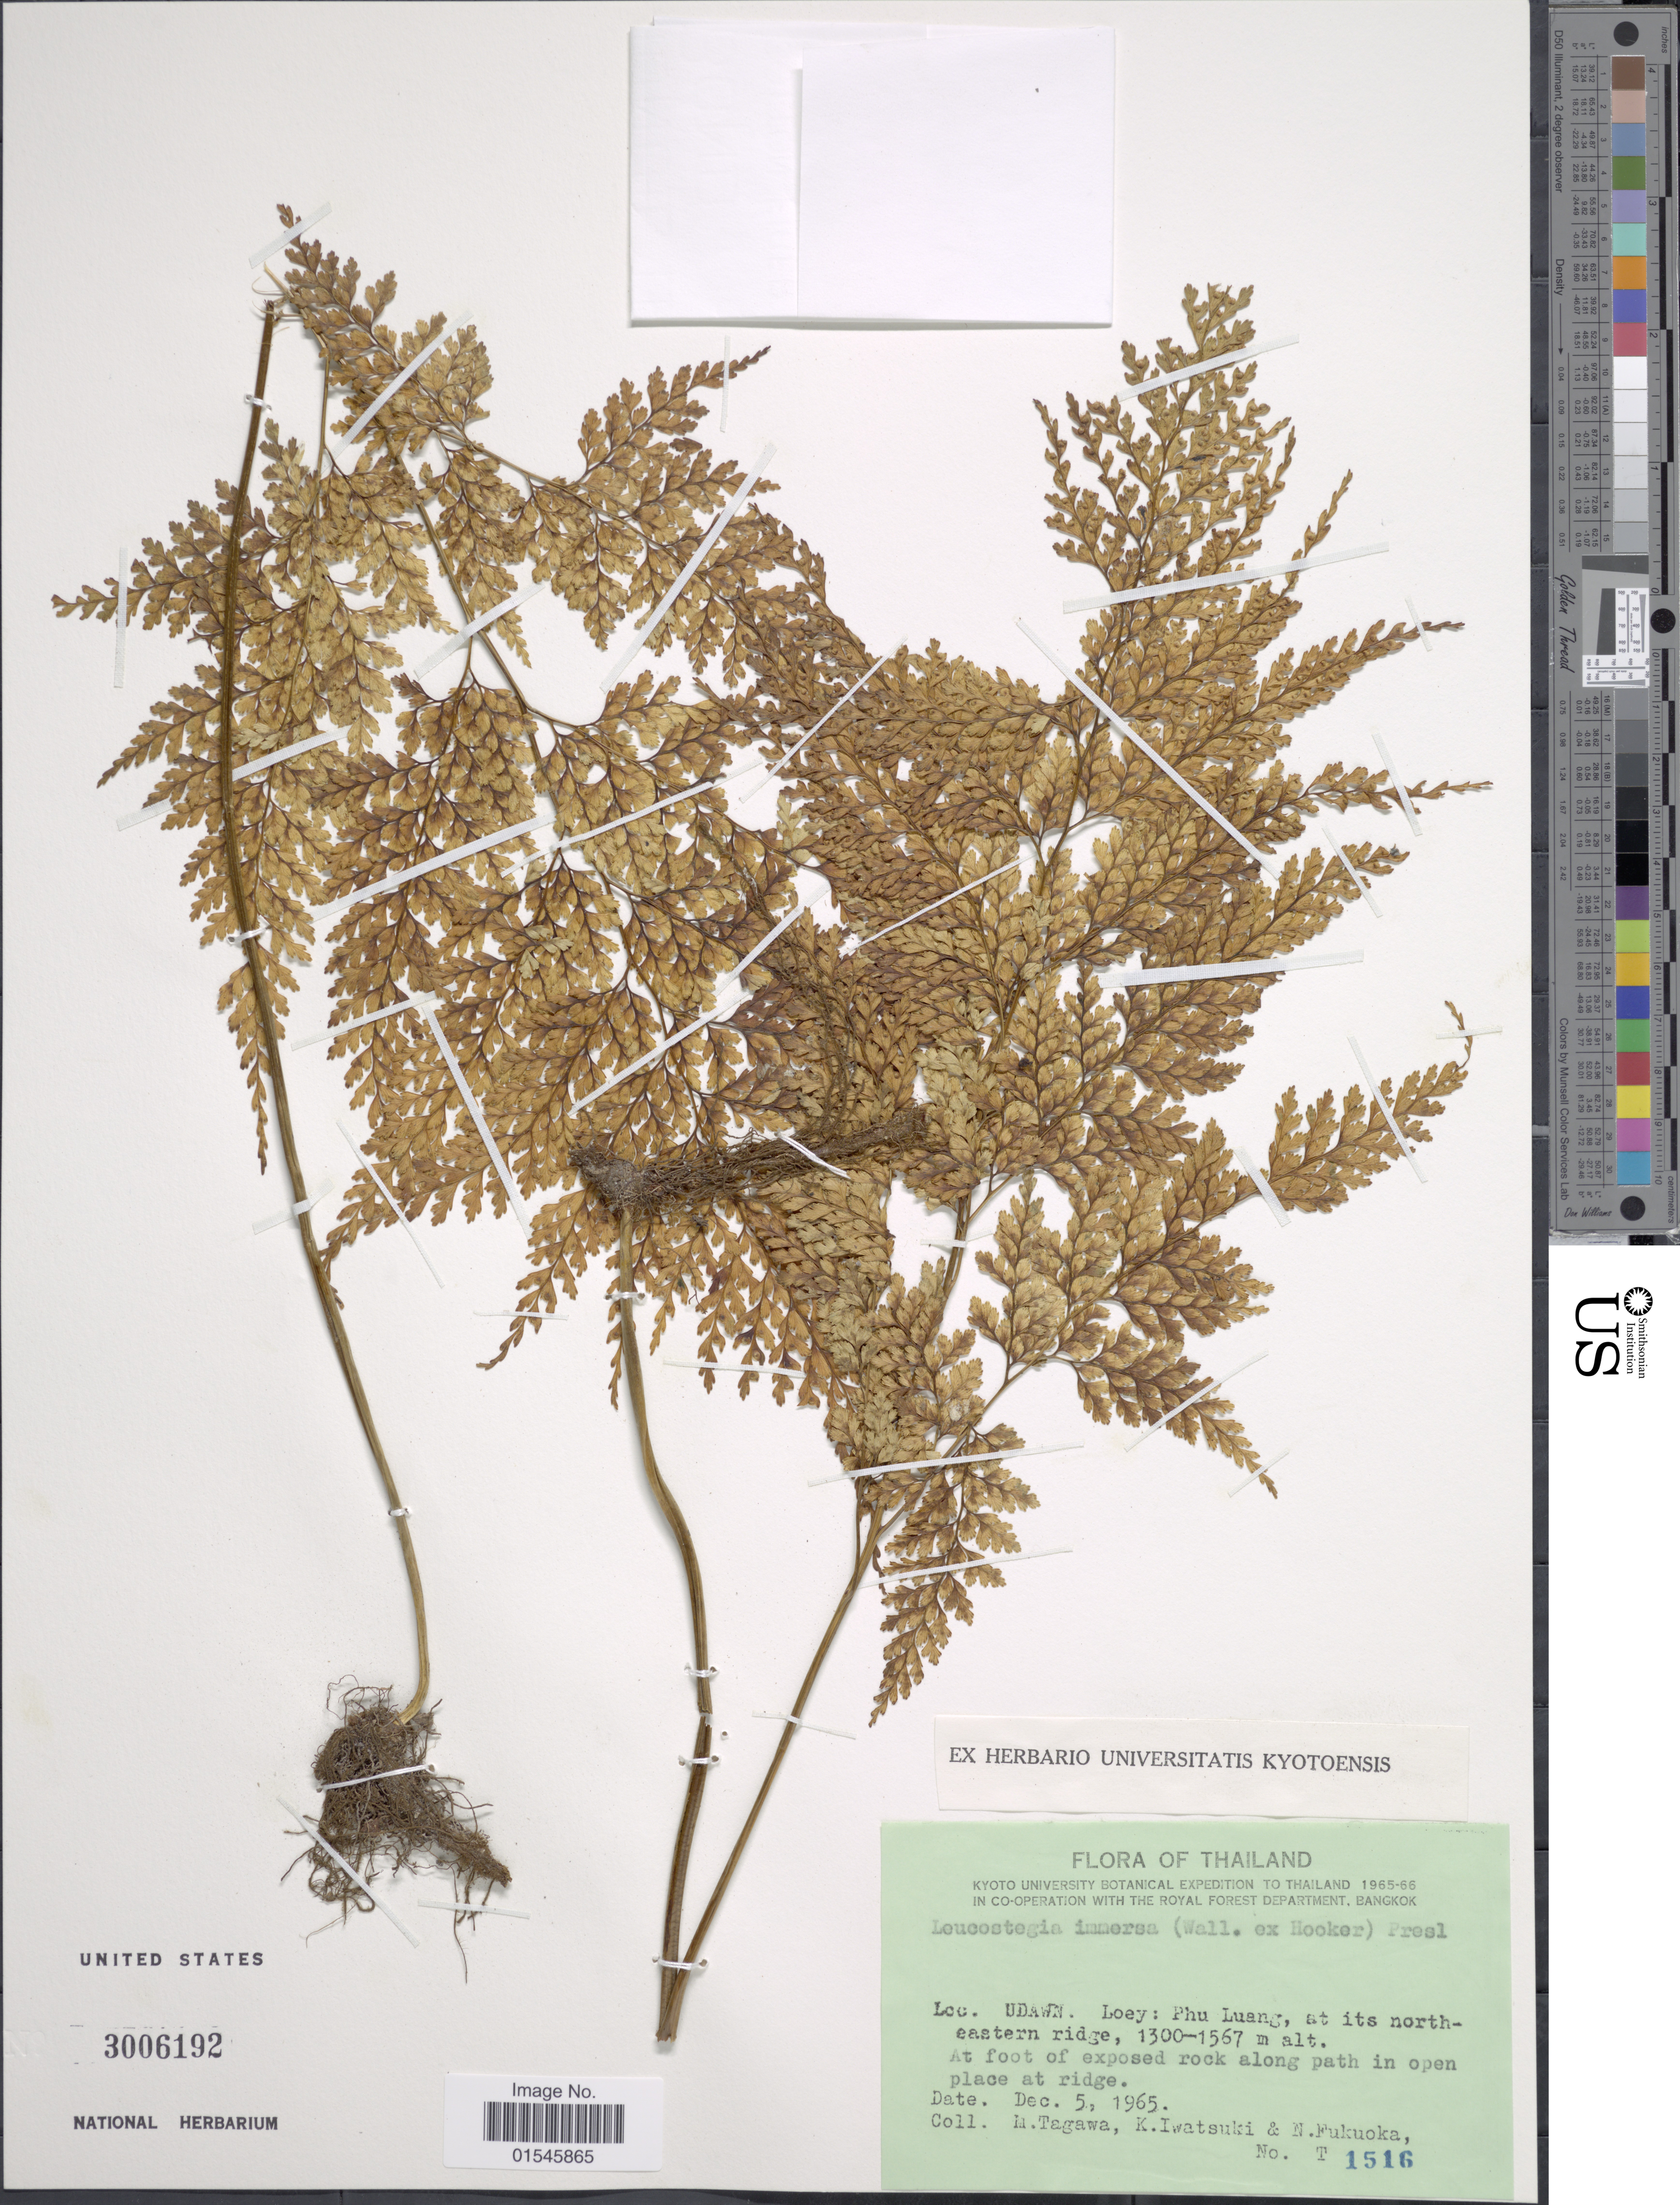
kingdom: Plantae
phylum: Tracheophyta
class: Polypodiopsida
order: Polypodiales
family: Hypodematiaceae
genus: Leucostegia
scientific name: Leucostegia truncata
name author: (D. Don) Fraser-Jenk.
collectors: M. Tagawa, K. Iwatsuki & N. Fukuoka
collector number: T 1516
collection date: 1965-12-05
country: Thailand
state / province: Loei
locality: Udawn. Loey: north ridge of Phu Luang; at its north-eastern ridge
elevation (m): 1300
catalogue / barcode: US 3006192